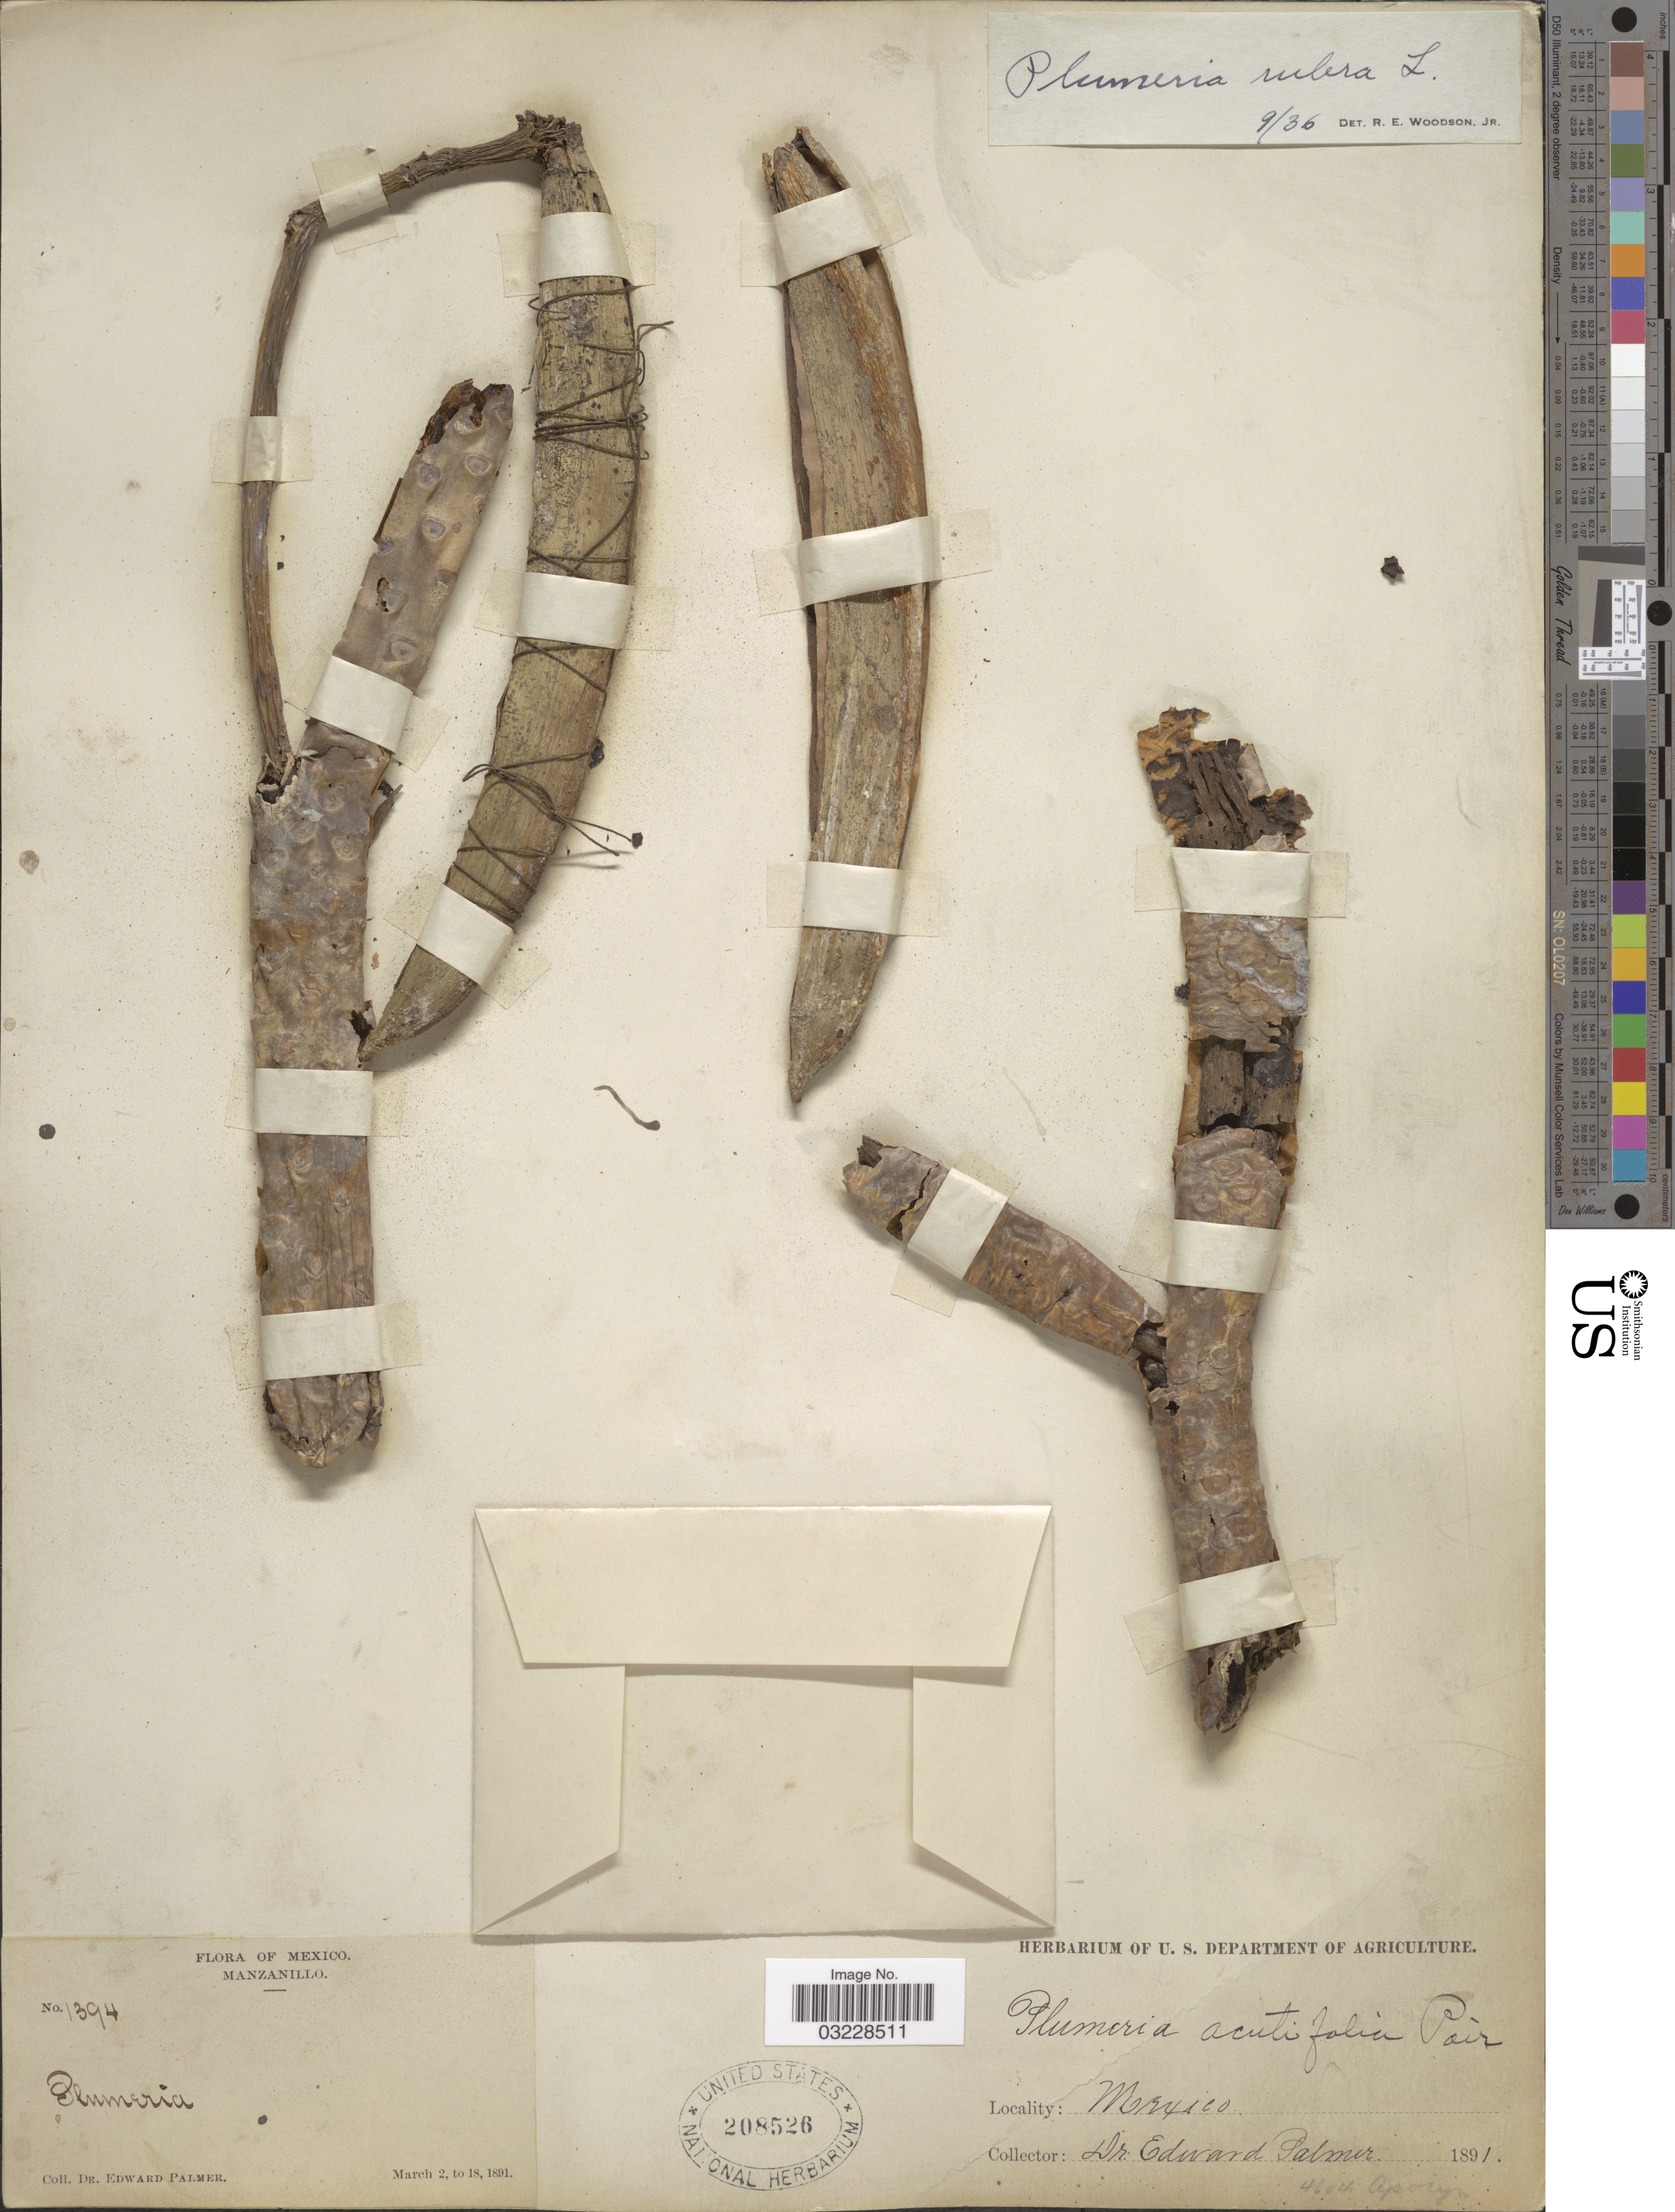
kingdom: Plantae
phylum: Tracheophyta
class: Magnoliopsida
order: Gentianales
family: Apocynaceae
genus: Plumeria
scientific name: Plumeria rubra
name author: L.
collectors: E. Palmer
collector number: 1394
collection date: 1891-03-02/1891-03-18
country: Mexico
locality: Manzanillo.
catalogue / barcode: US 208526